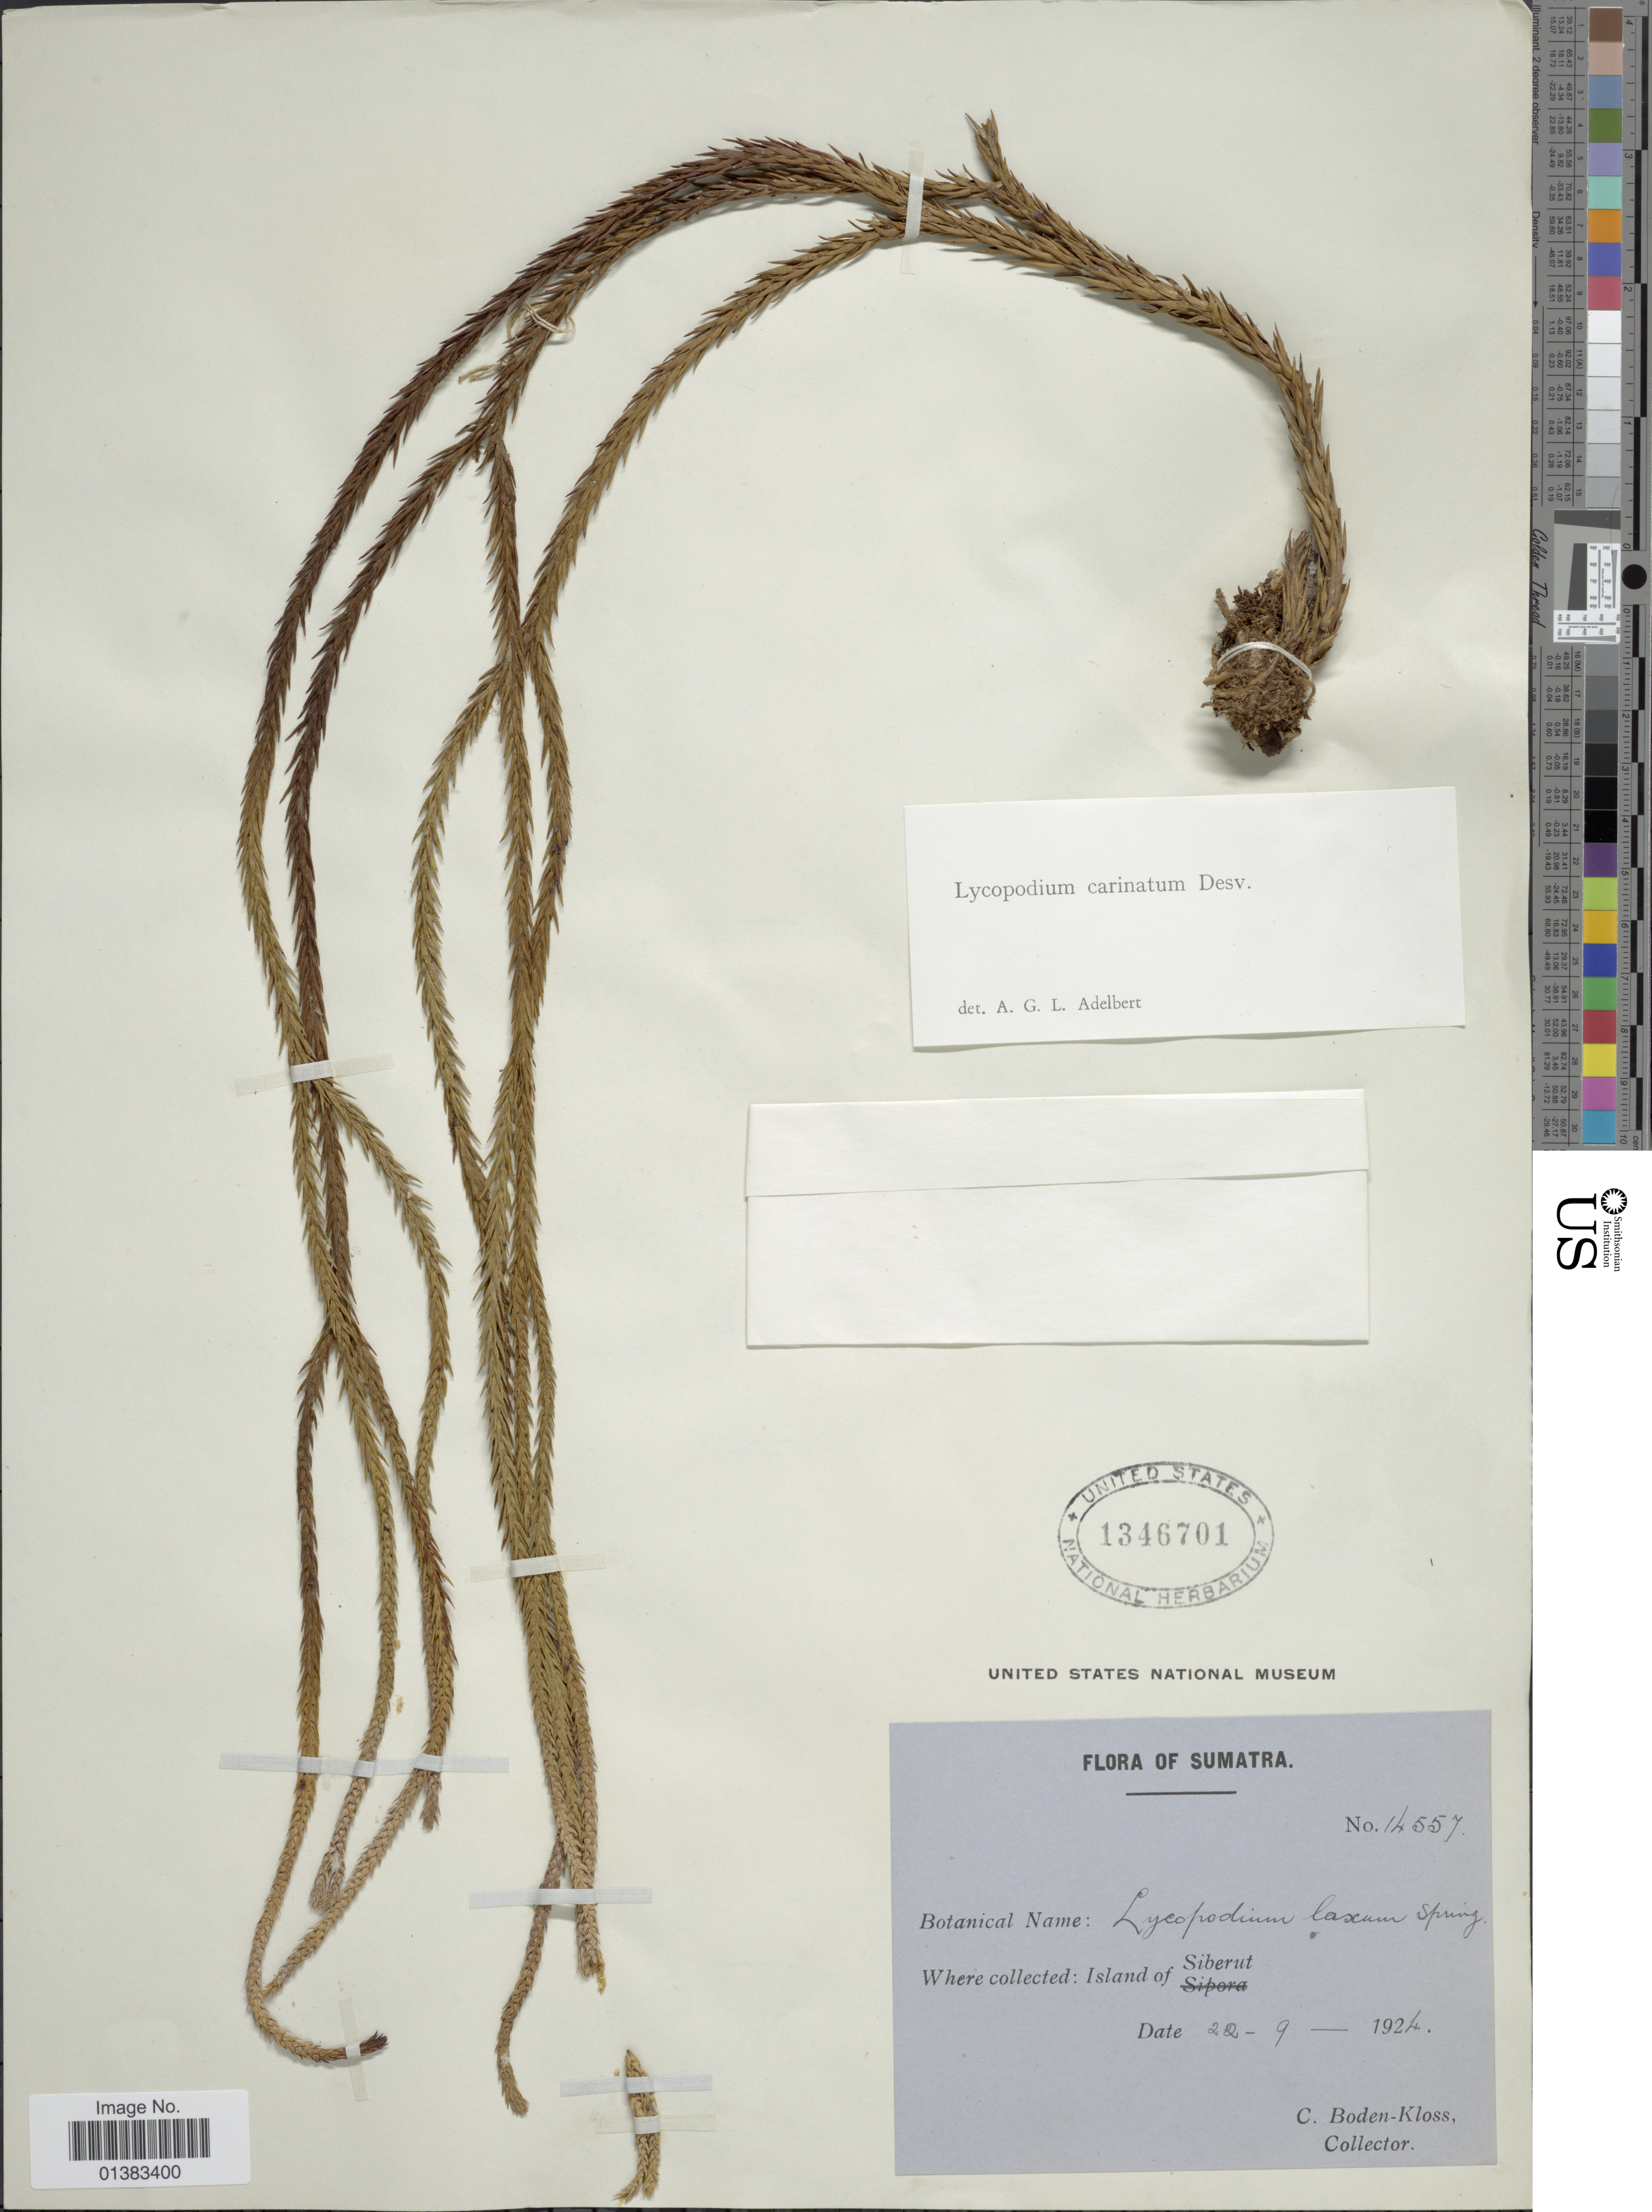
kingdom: Plantae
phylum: Tracheophyta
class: Lycopodiopsida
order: Lycopodiales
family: Lycopodiaceae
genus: Phlegmariurus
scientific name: Phlegmariurus carinatus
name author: (Desv.) Ching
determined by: Field, A. R.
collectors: C. Boden-Kloss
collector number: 14557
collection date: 1924-09-22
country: Indonesia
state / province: Sumatra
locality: Island of Siberut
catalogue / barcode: US 1346701